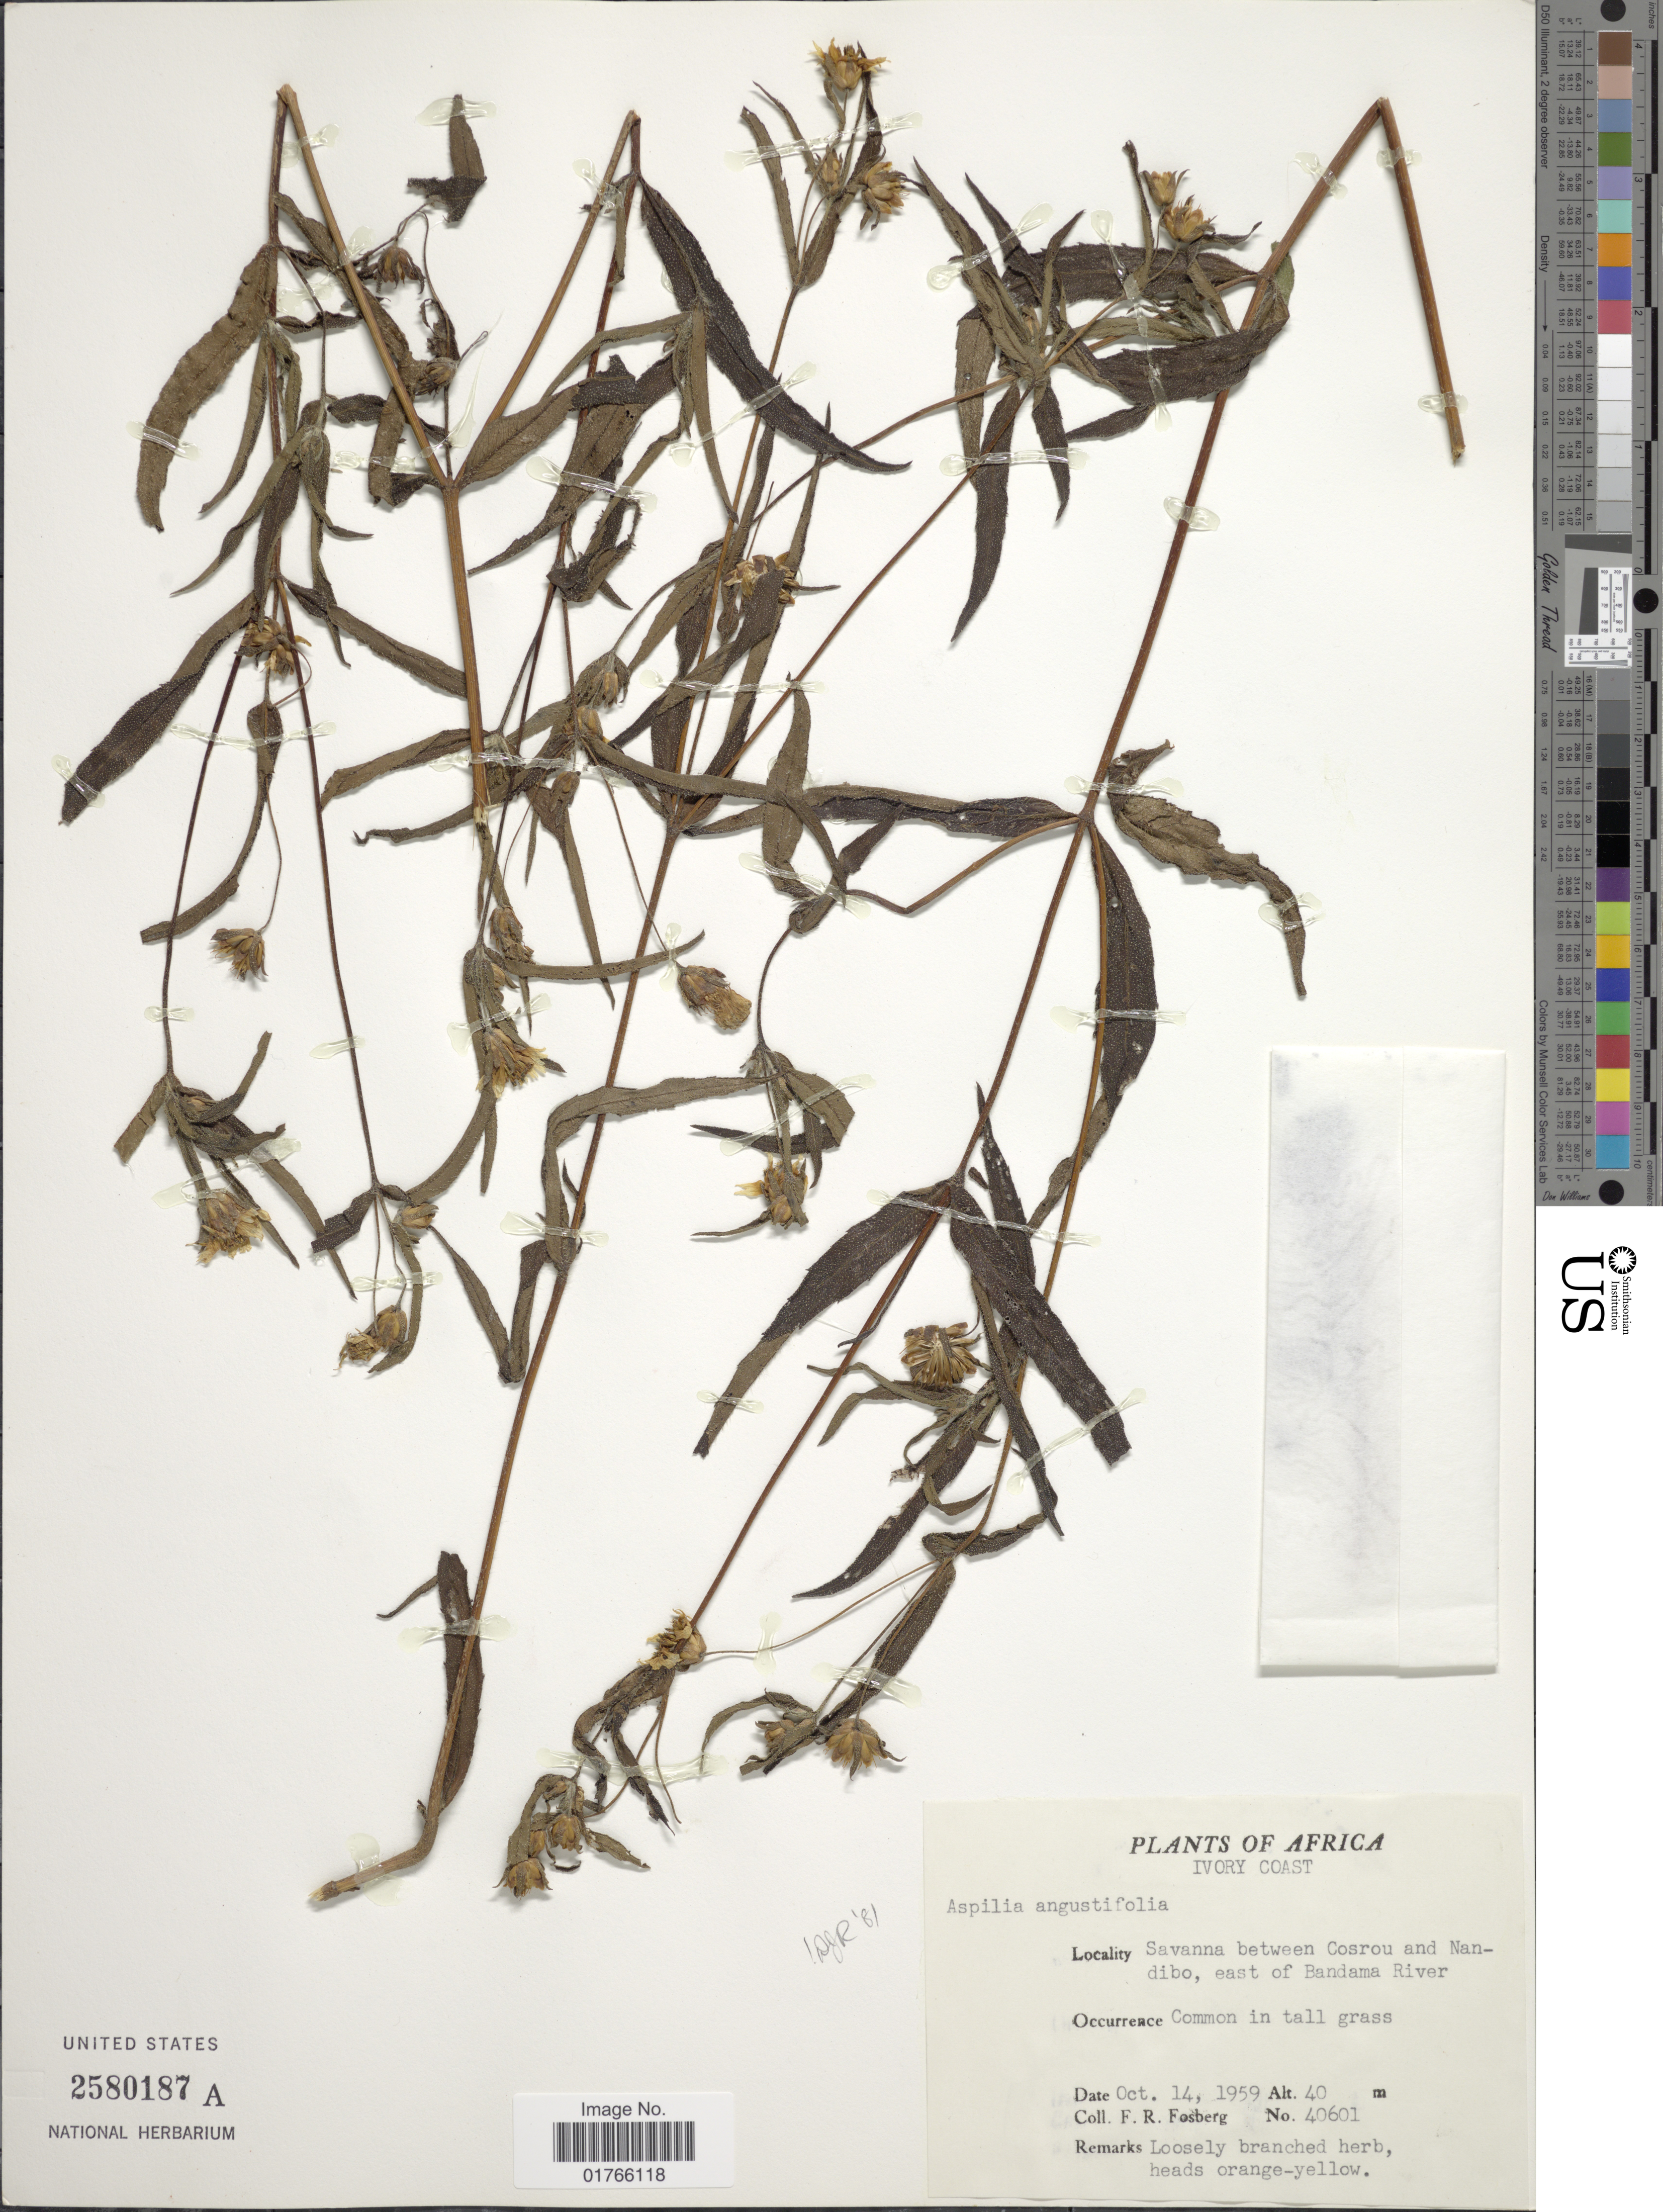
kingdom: Plantae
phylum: Tracheophyta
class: Magnoliopsida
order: Asterales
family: Asteraceae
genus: Aspilia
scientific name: Aspilia angustifolia A. Gray, nom. illeg.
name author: A. Gray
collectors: F. R. Fosberg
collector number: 40601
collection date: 1959-10-14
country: Ivory Coast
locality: Africa, Savanna between Cosrou and Nandibo, east of Bandama River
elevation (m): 40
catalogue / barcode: US 2580187A